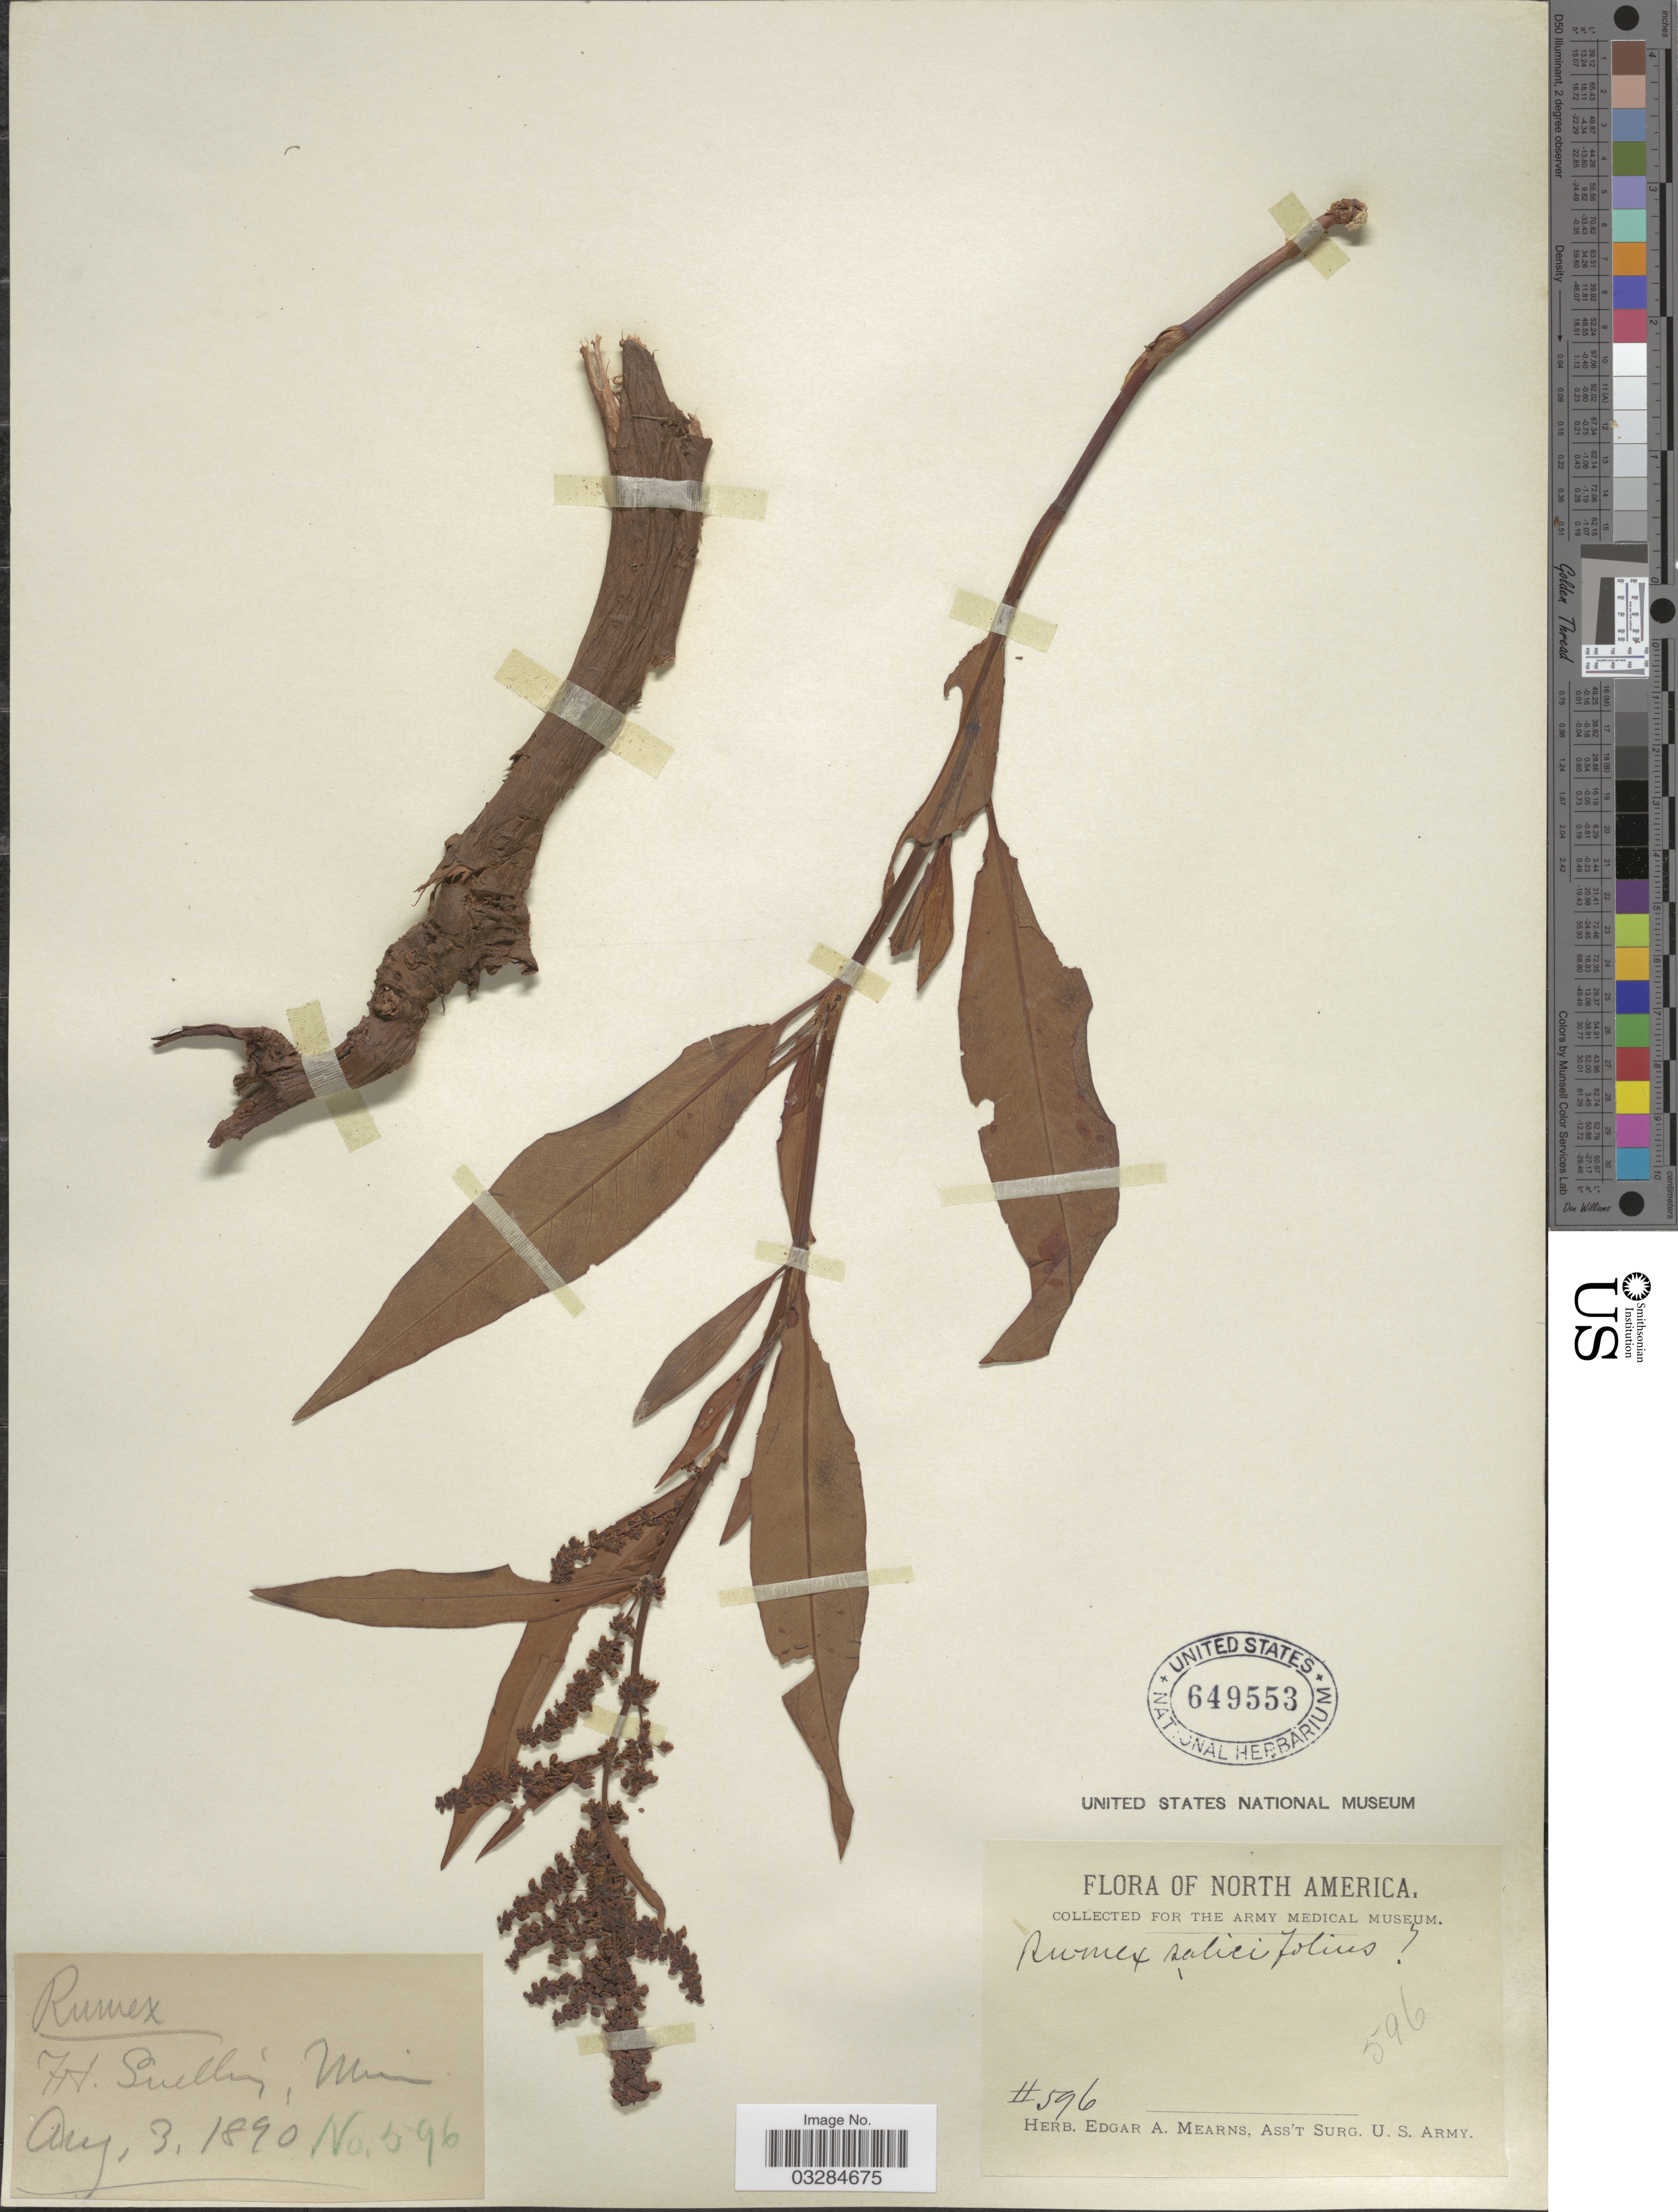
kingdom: Plantae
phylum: Tracheophyta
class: Magnoliopsida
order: Caryophyllales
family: Polygonaceae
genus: Rumex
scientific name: Rumex triangulivalvis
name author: (Danser) Rech. f.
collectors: ex herb. Edgar A. Mearns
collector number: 596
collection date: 1890-08-03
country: United States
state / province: Minnesota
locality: Ft. Snelling, Minn.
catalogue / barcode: US 649553